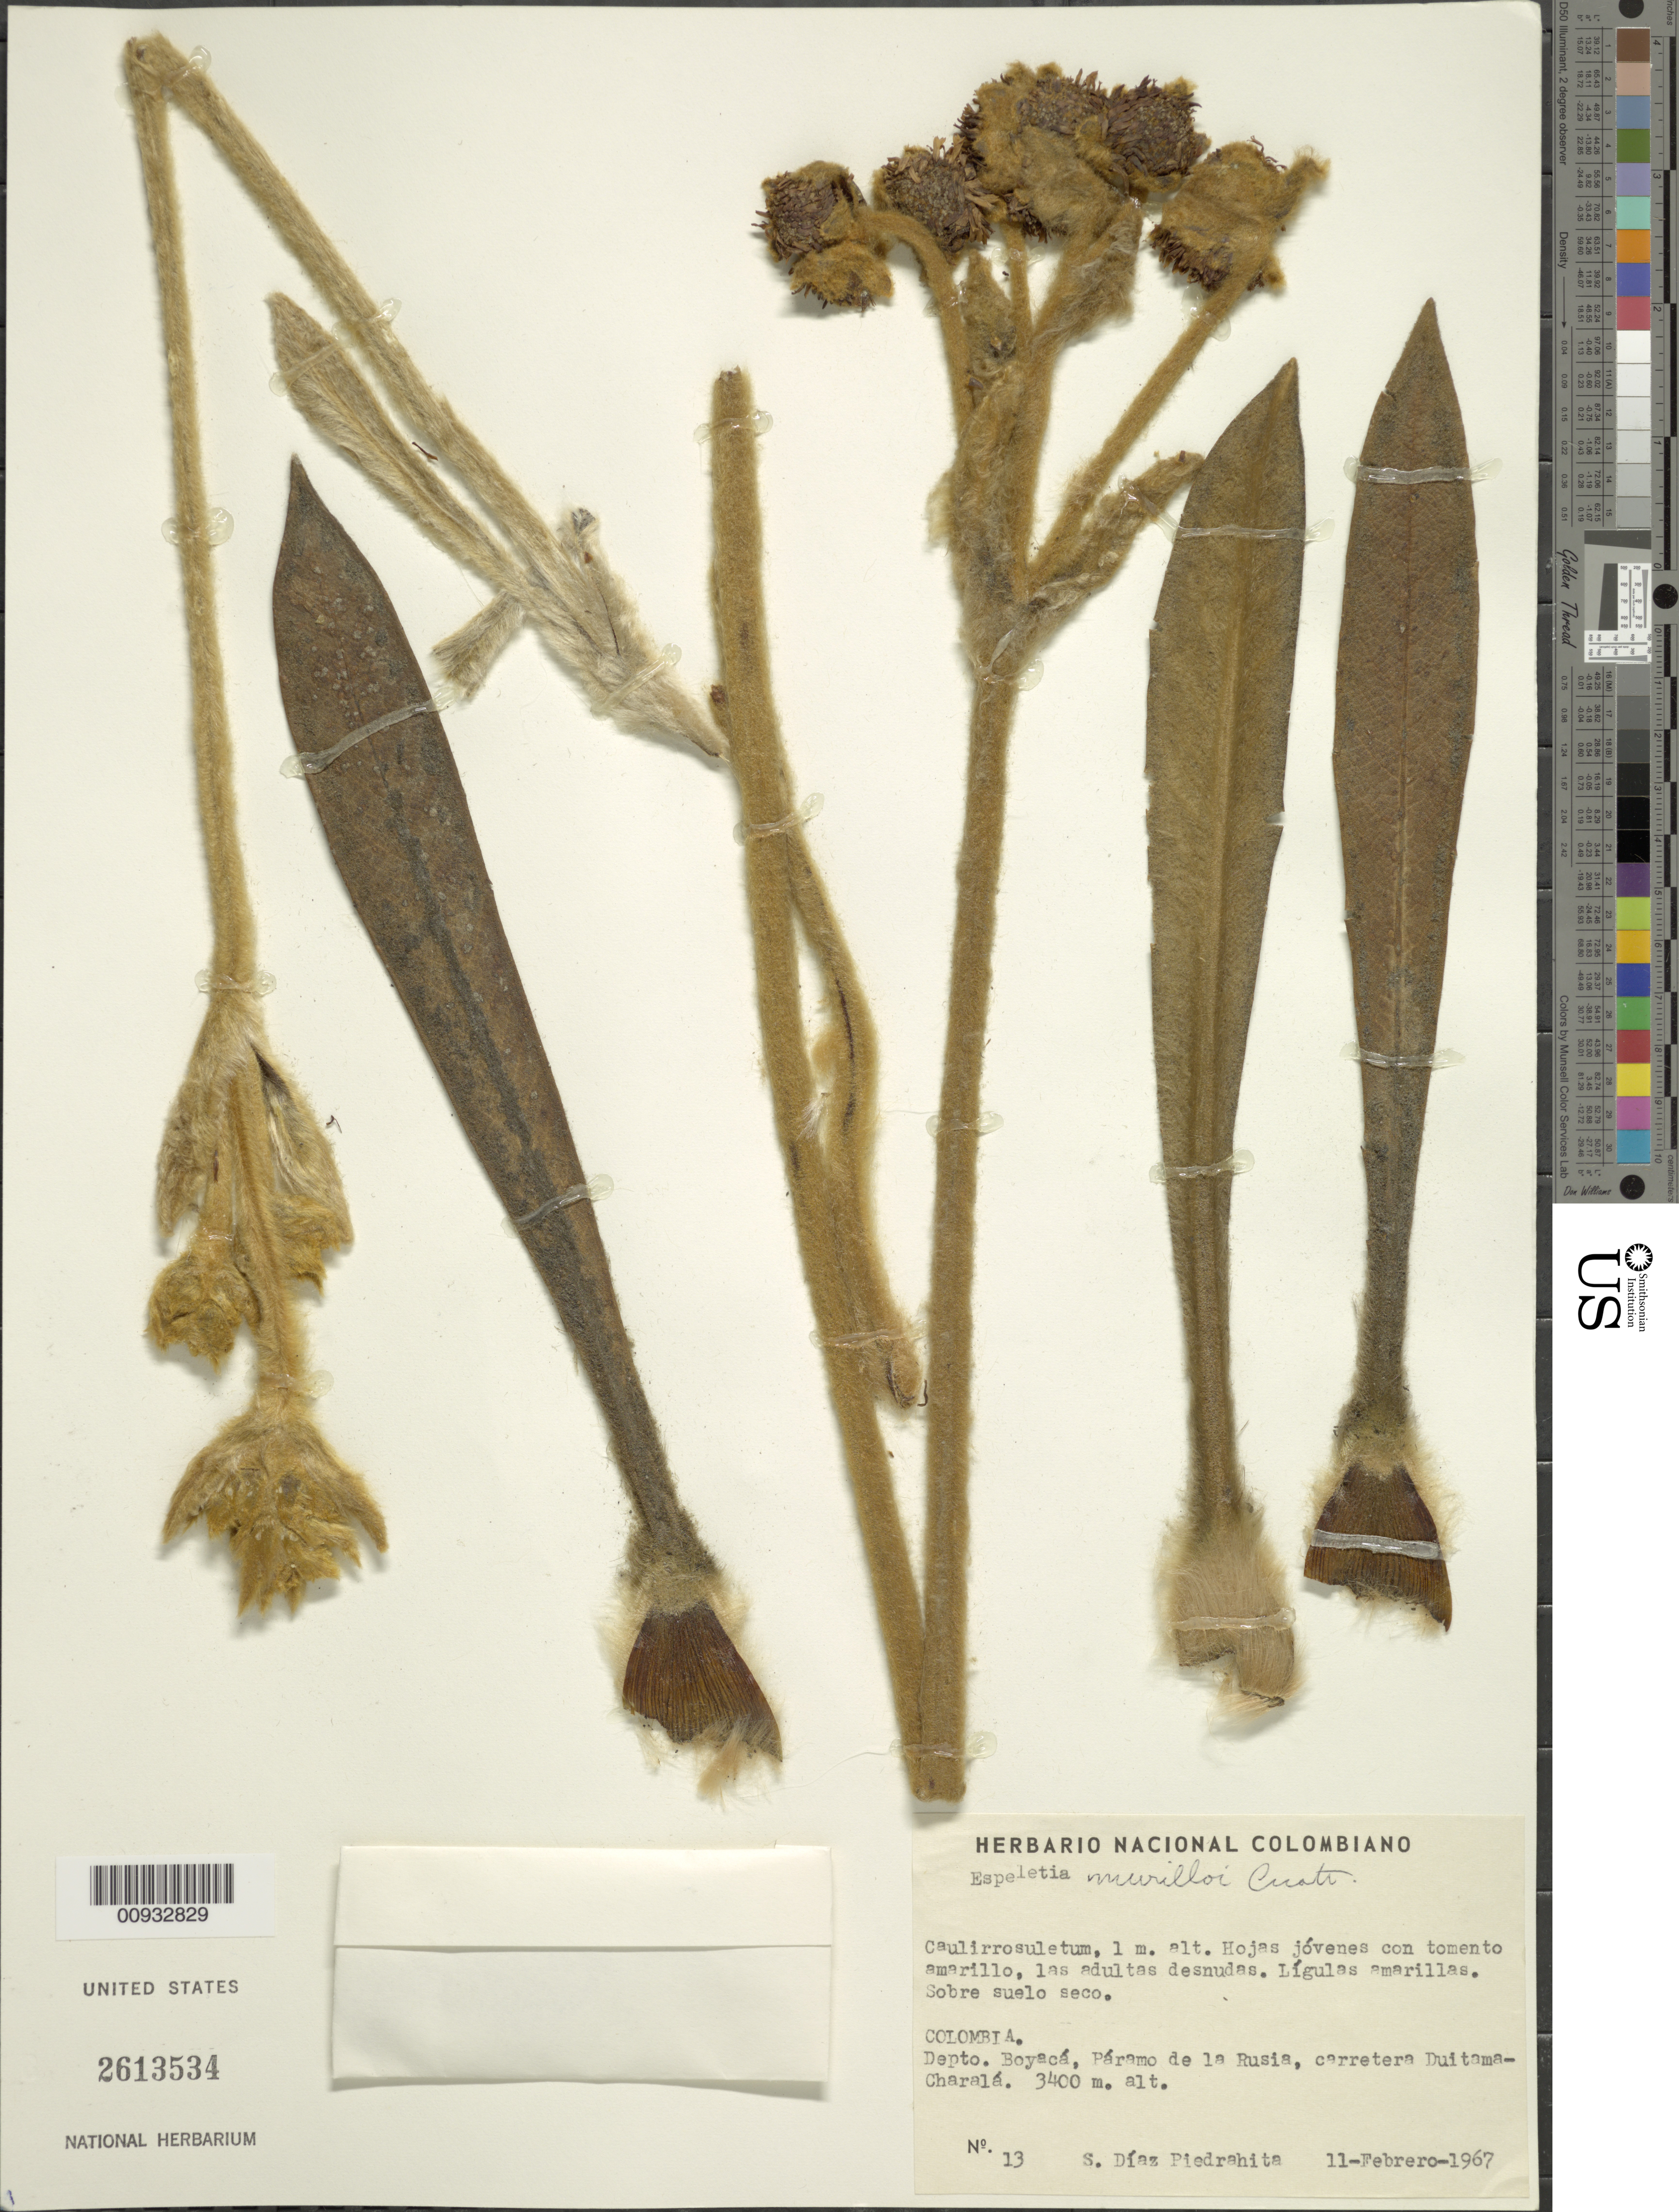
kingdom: Plantae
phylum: Tracheophyta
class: Magnoliopsida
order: Asterales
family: Asteraceae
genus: Espeletia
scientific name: Espeletia murilloi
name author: Cuatrec.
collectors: S. Díaz Píedrahíta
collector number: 13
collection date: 1967-02-11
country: Colombia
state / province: Boyacá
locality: Paramo de La Rusia, Carretera Duitama-Charala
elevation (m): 3400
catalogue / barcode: US 2613534